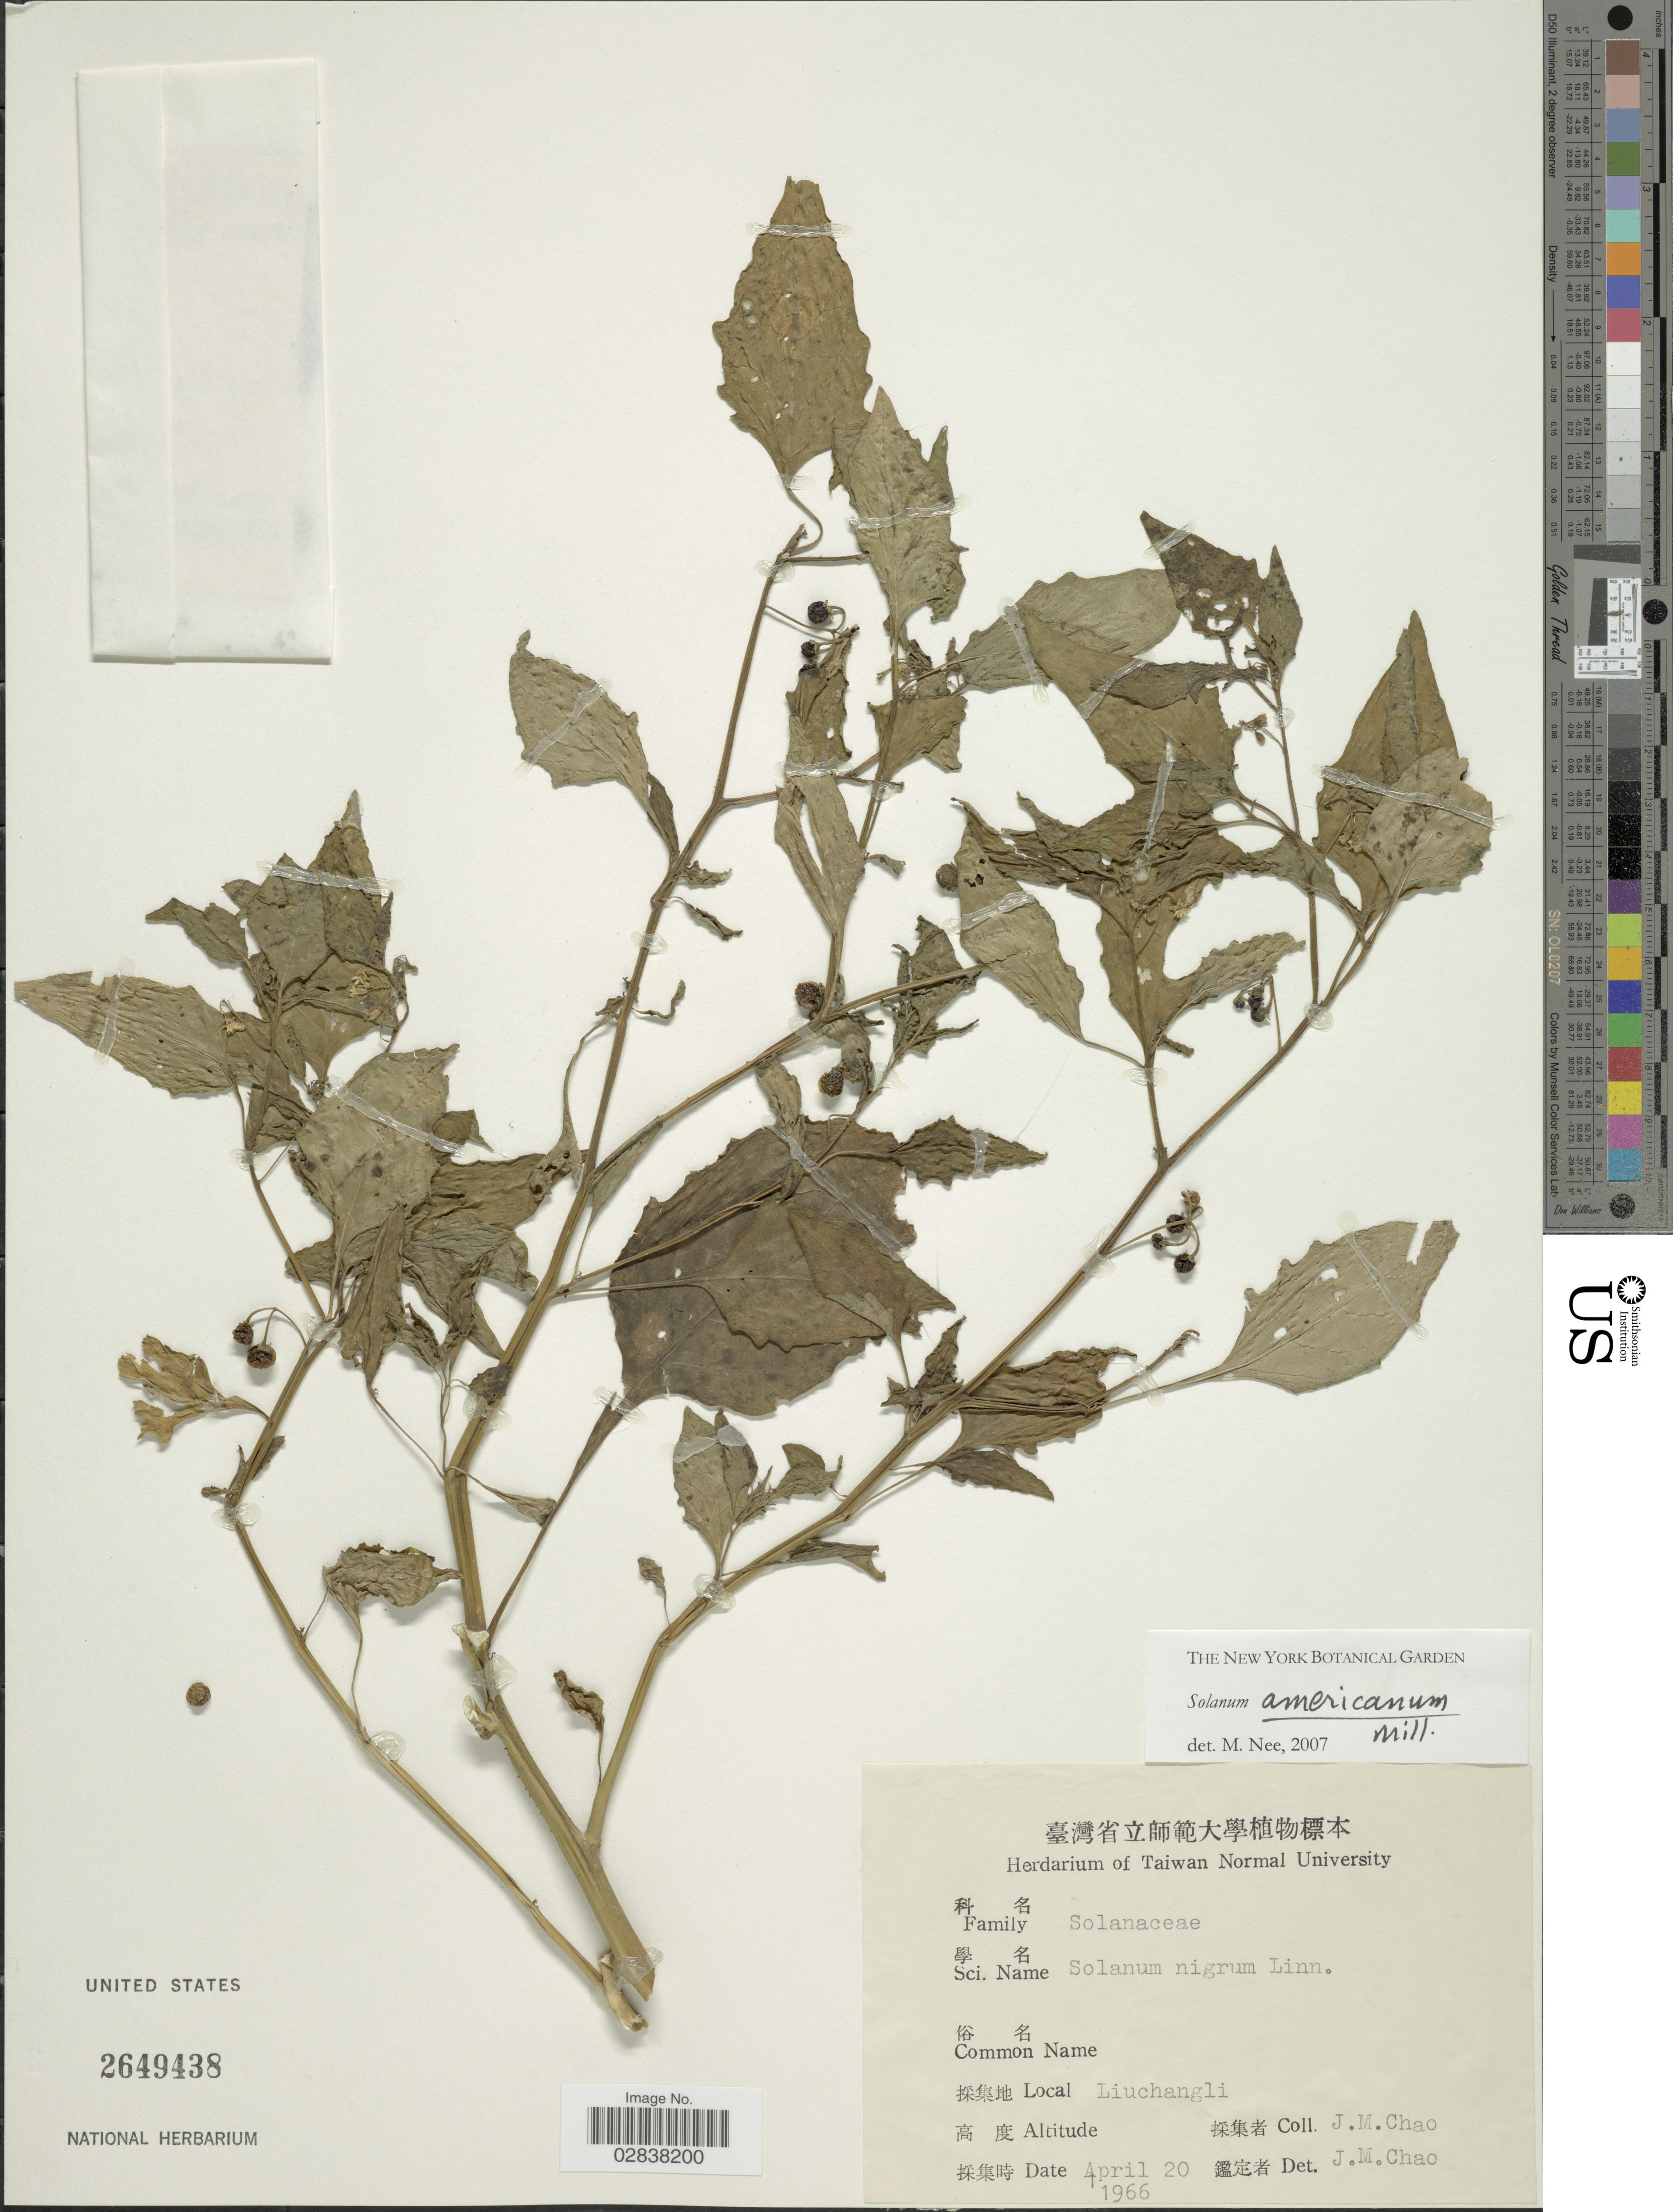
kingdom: Plantae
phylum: Tracheophyta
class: Magnoliopsida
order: Solanales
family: Solanaceae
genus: Solanum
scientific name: Solanum americanum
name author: Mill.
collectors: J. Chao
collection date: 1966-04-20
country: Taiwan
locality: Liuchangli.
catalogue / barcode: US 2649438